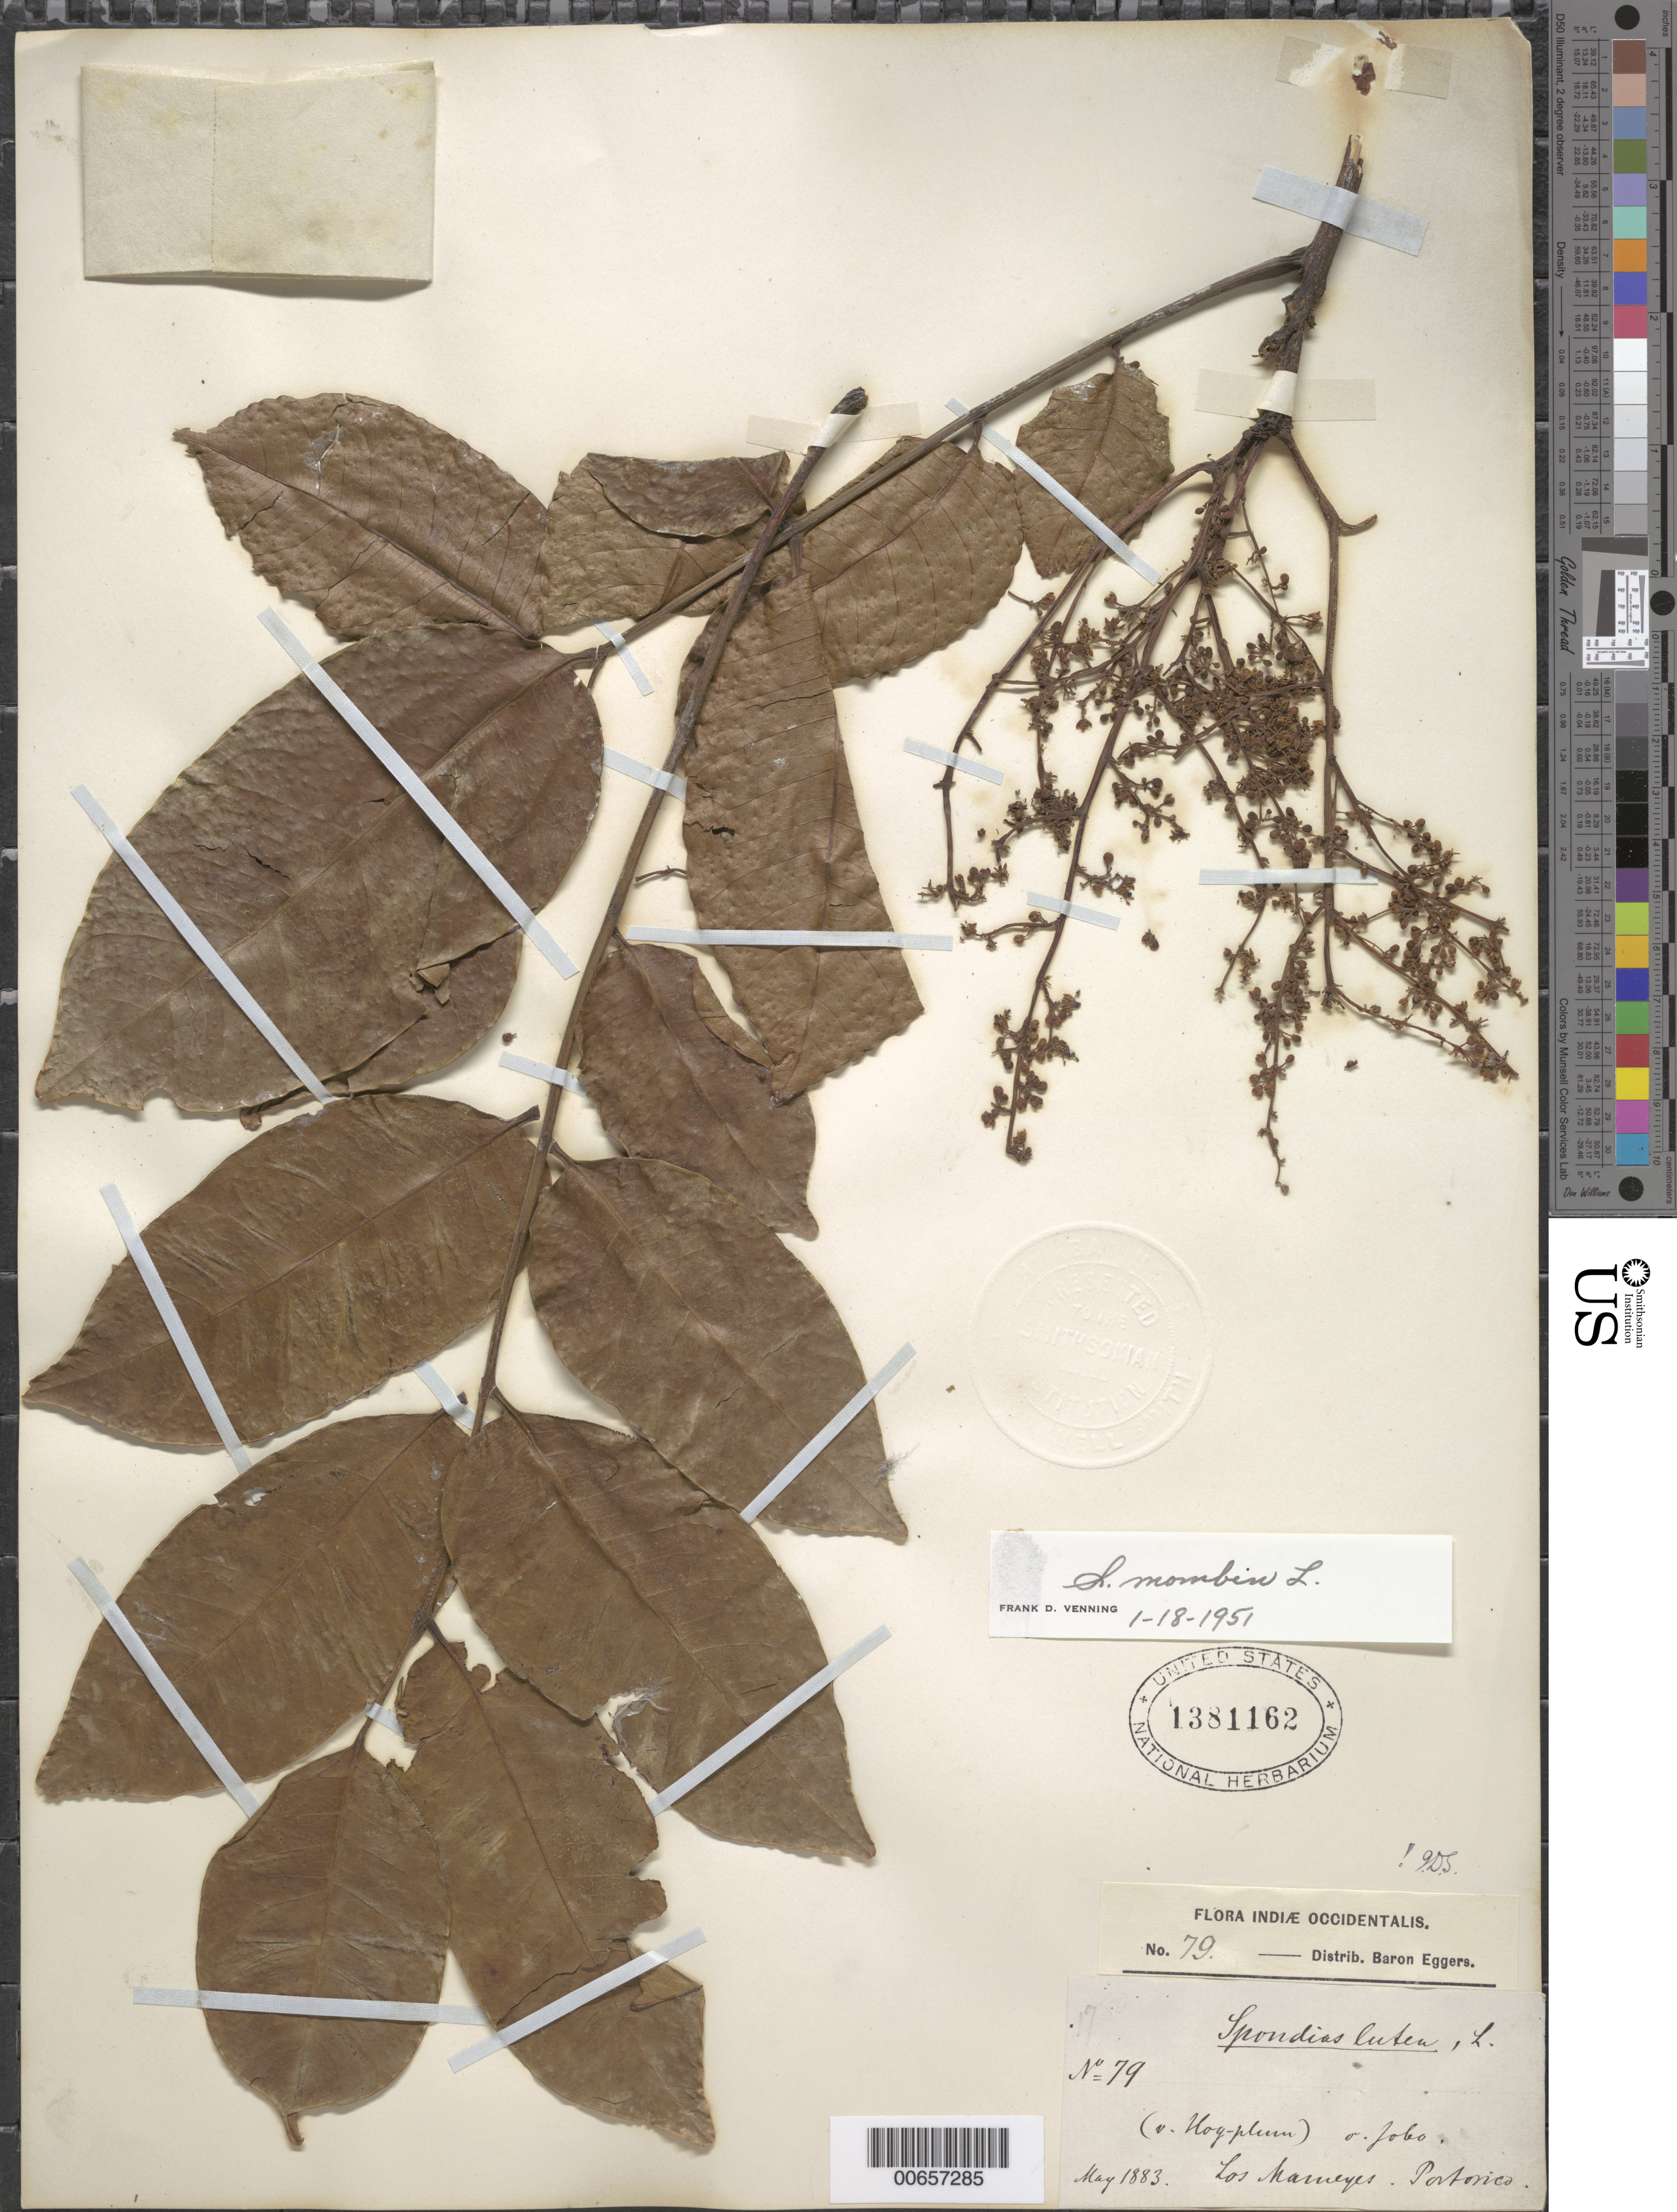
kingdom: Plantae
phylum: Tracheophyta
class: Magnoliopsida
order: Sapindales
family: Anacardiaceae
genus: Spondias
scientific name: Spondias mombin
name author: L.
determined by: Mitchell, J. D.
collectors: H. F. A. von Eggers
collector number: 79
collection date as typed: May 1883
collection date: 1883-05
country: Puerto Rico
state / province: Río Grande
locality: Los Mameyes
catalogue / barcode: US 1381162